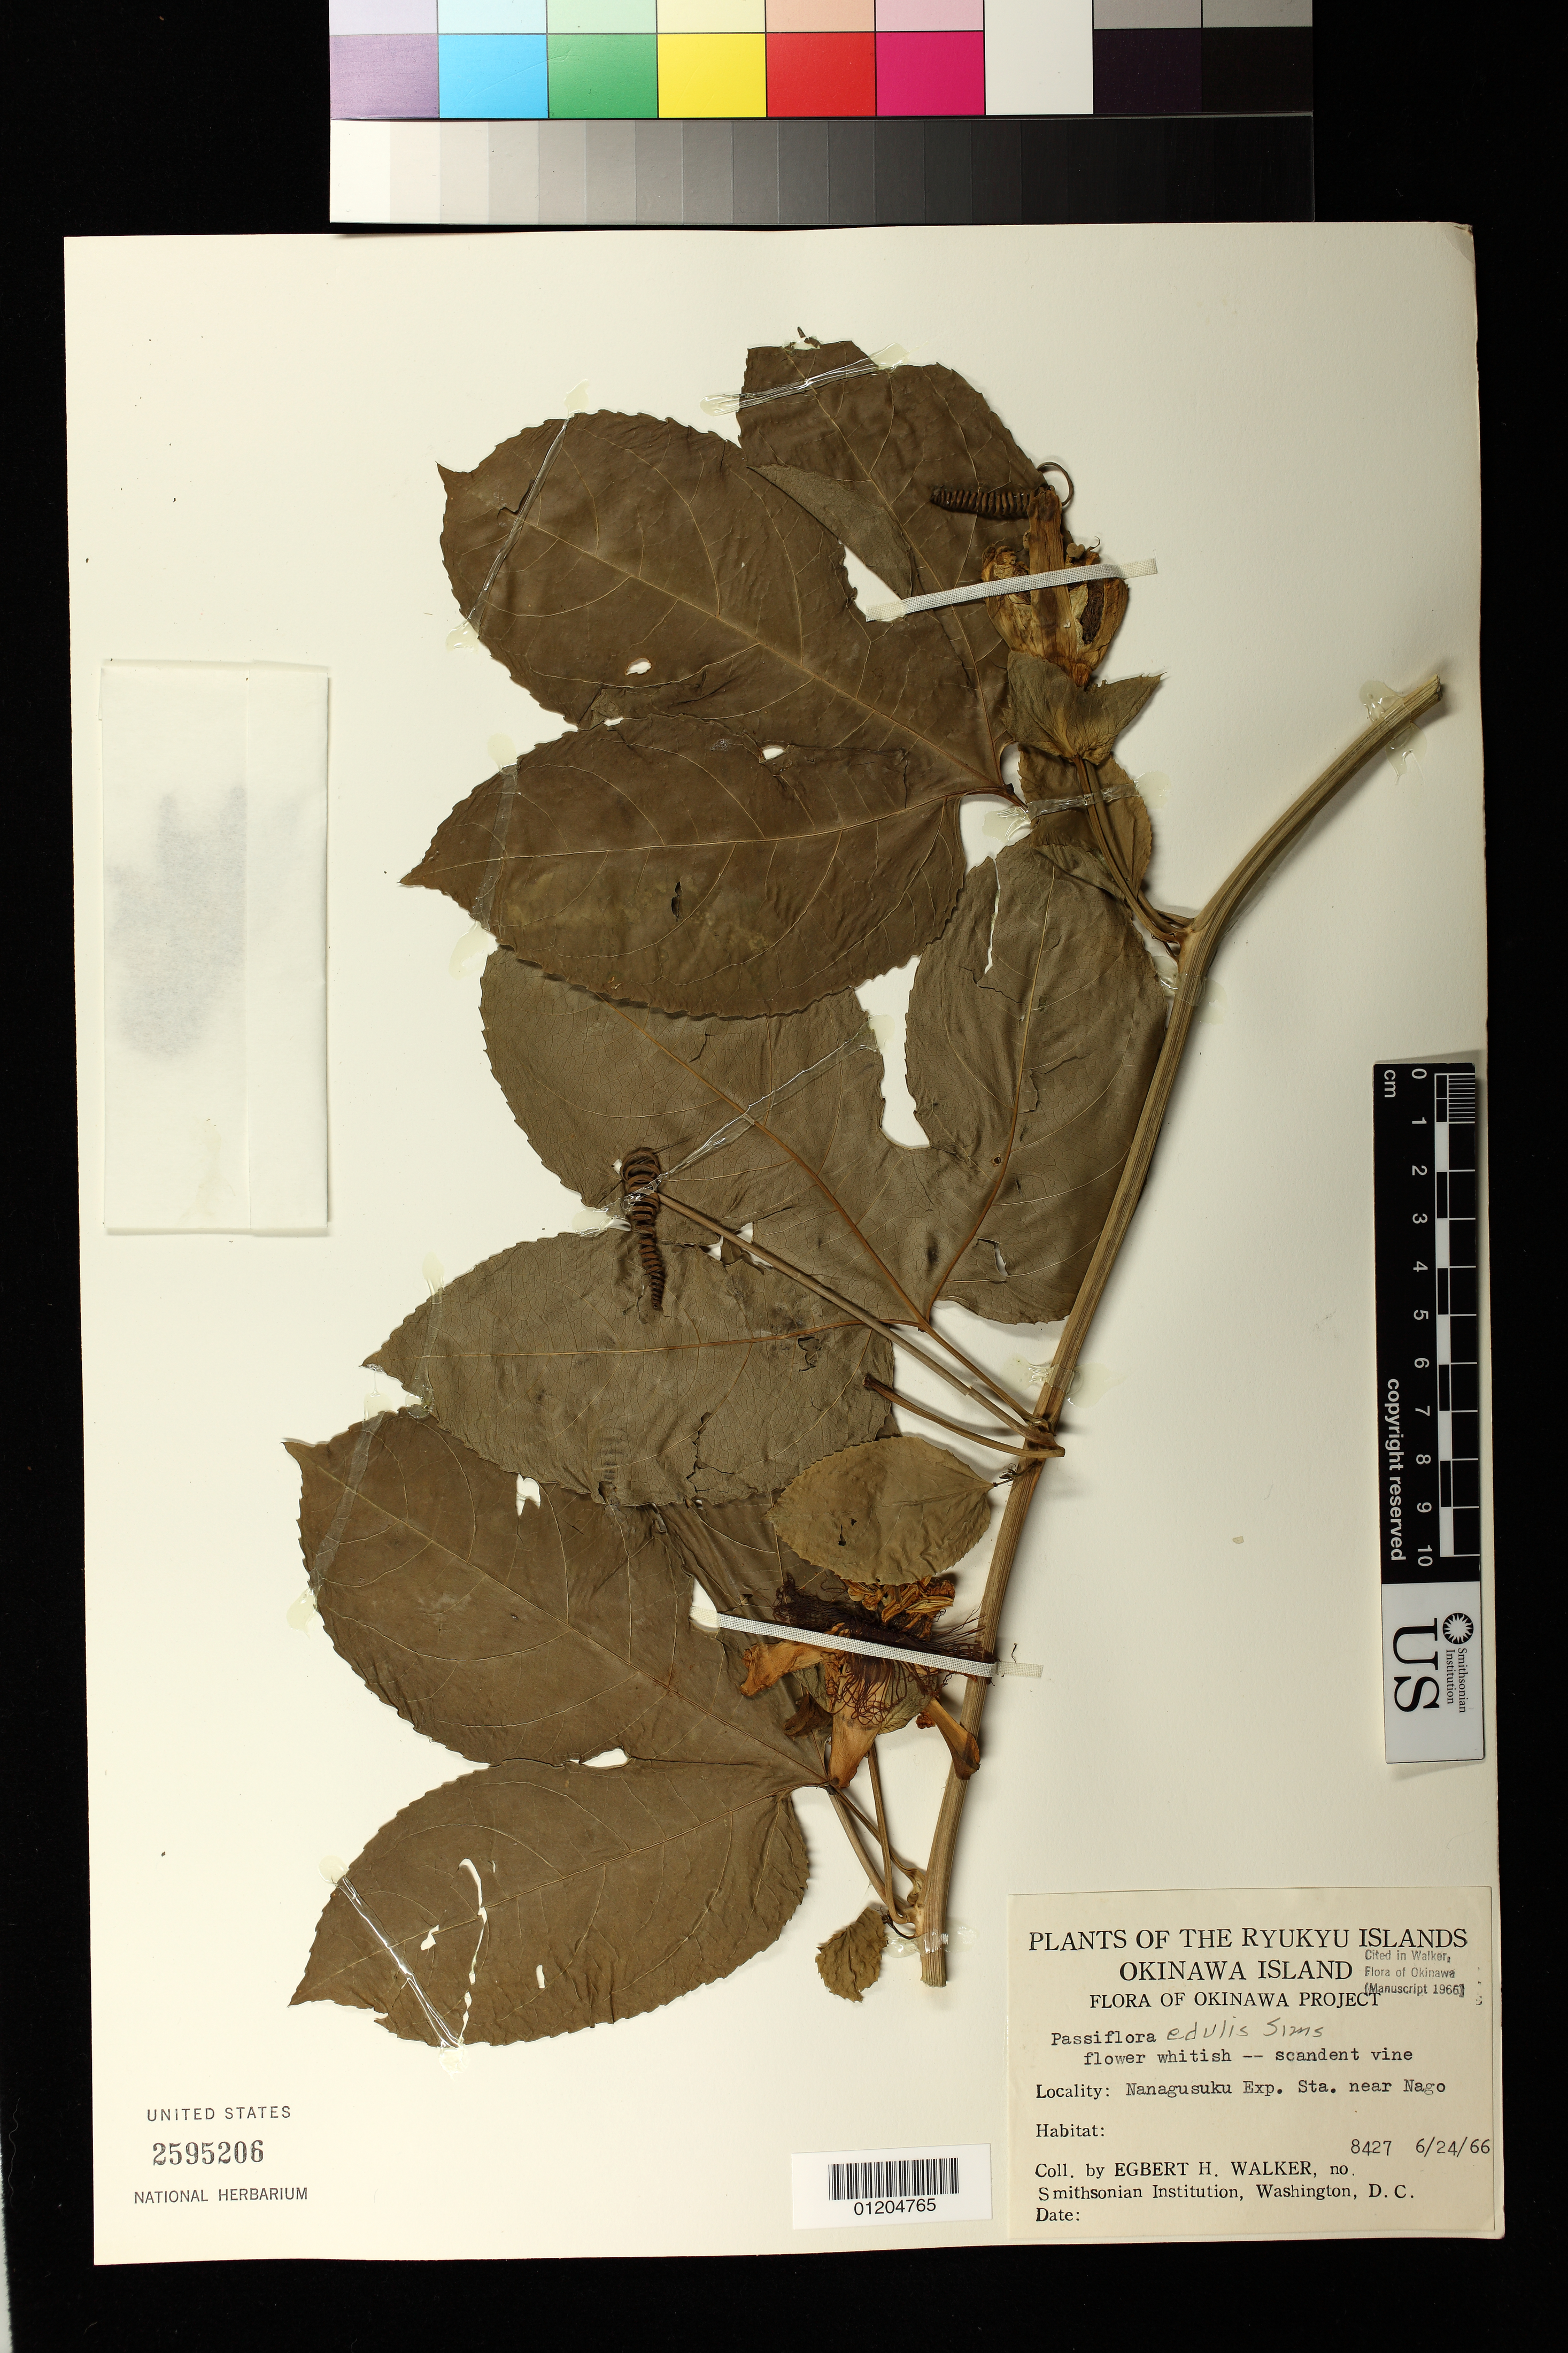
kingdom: Plantae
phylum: Tracheophyta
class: Magnoliopsida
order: Malpighiales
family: Passifloraceae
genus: Passiflora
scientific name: Passiflora edulis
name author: Sims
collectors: E. H. Walker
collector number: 8427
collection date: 1966-06-24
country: Japan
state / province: Okinawa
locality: Ryukyu Islands. Nanagusuku Exp. Sta. near Nago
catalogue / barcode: US 2595206